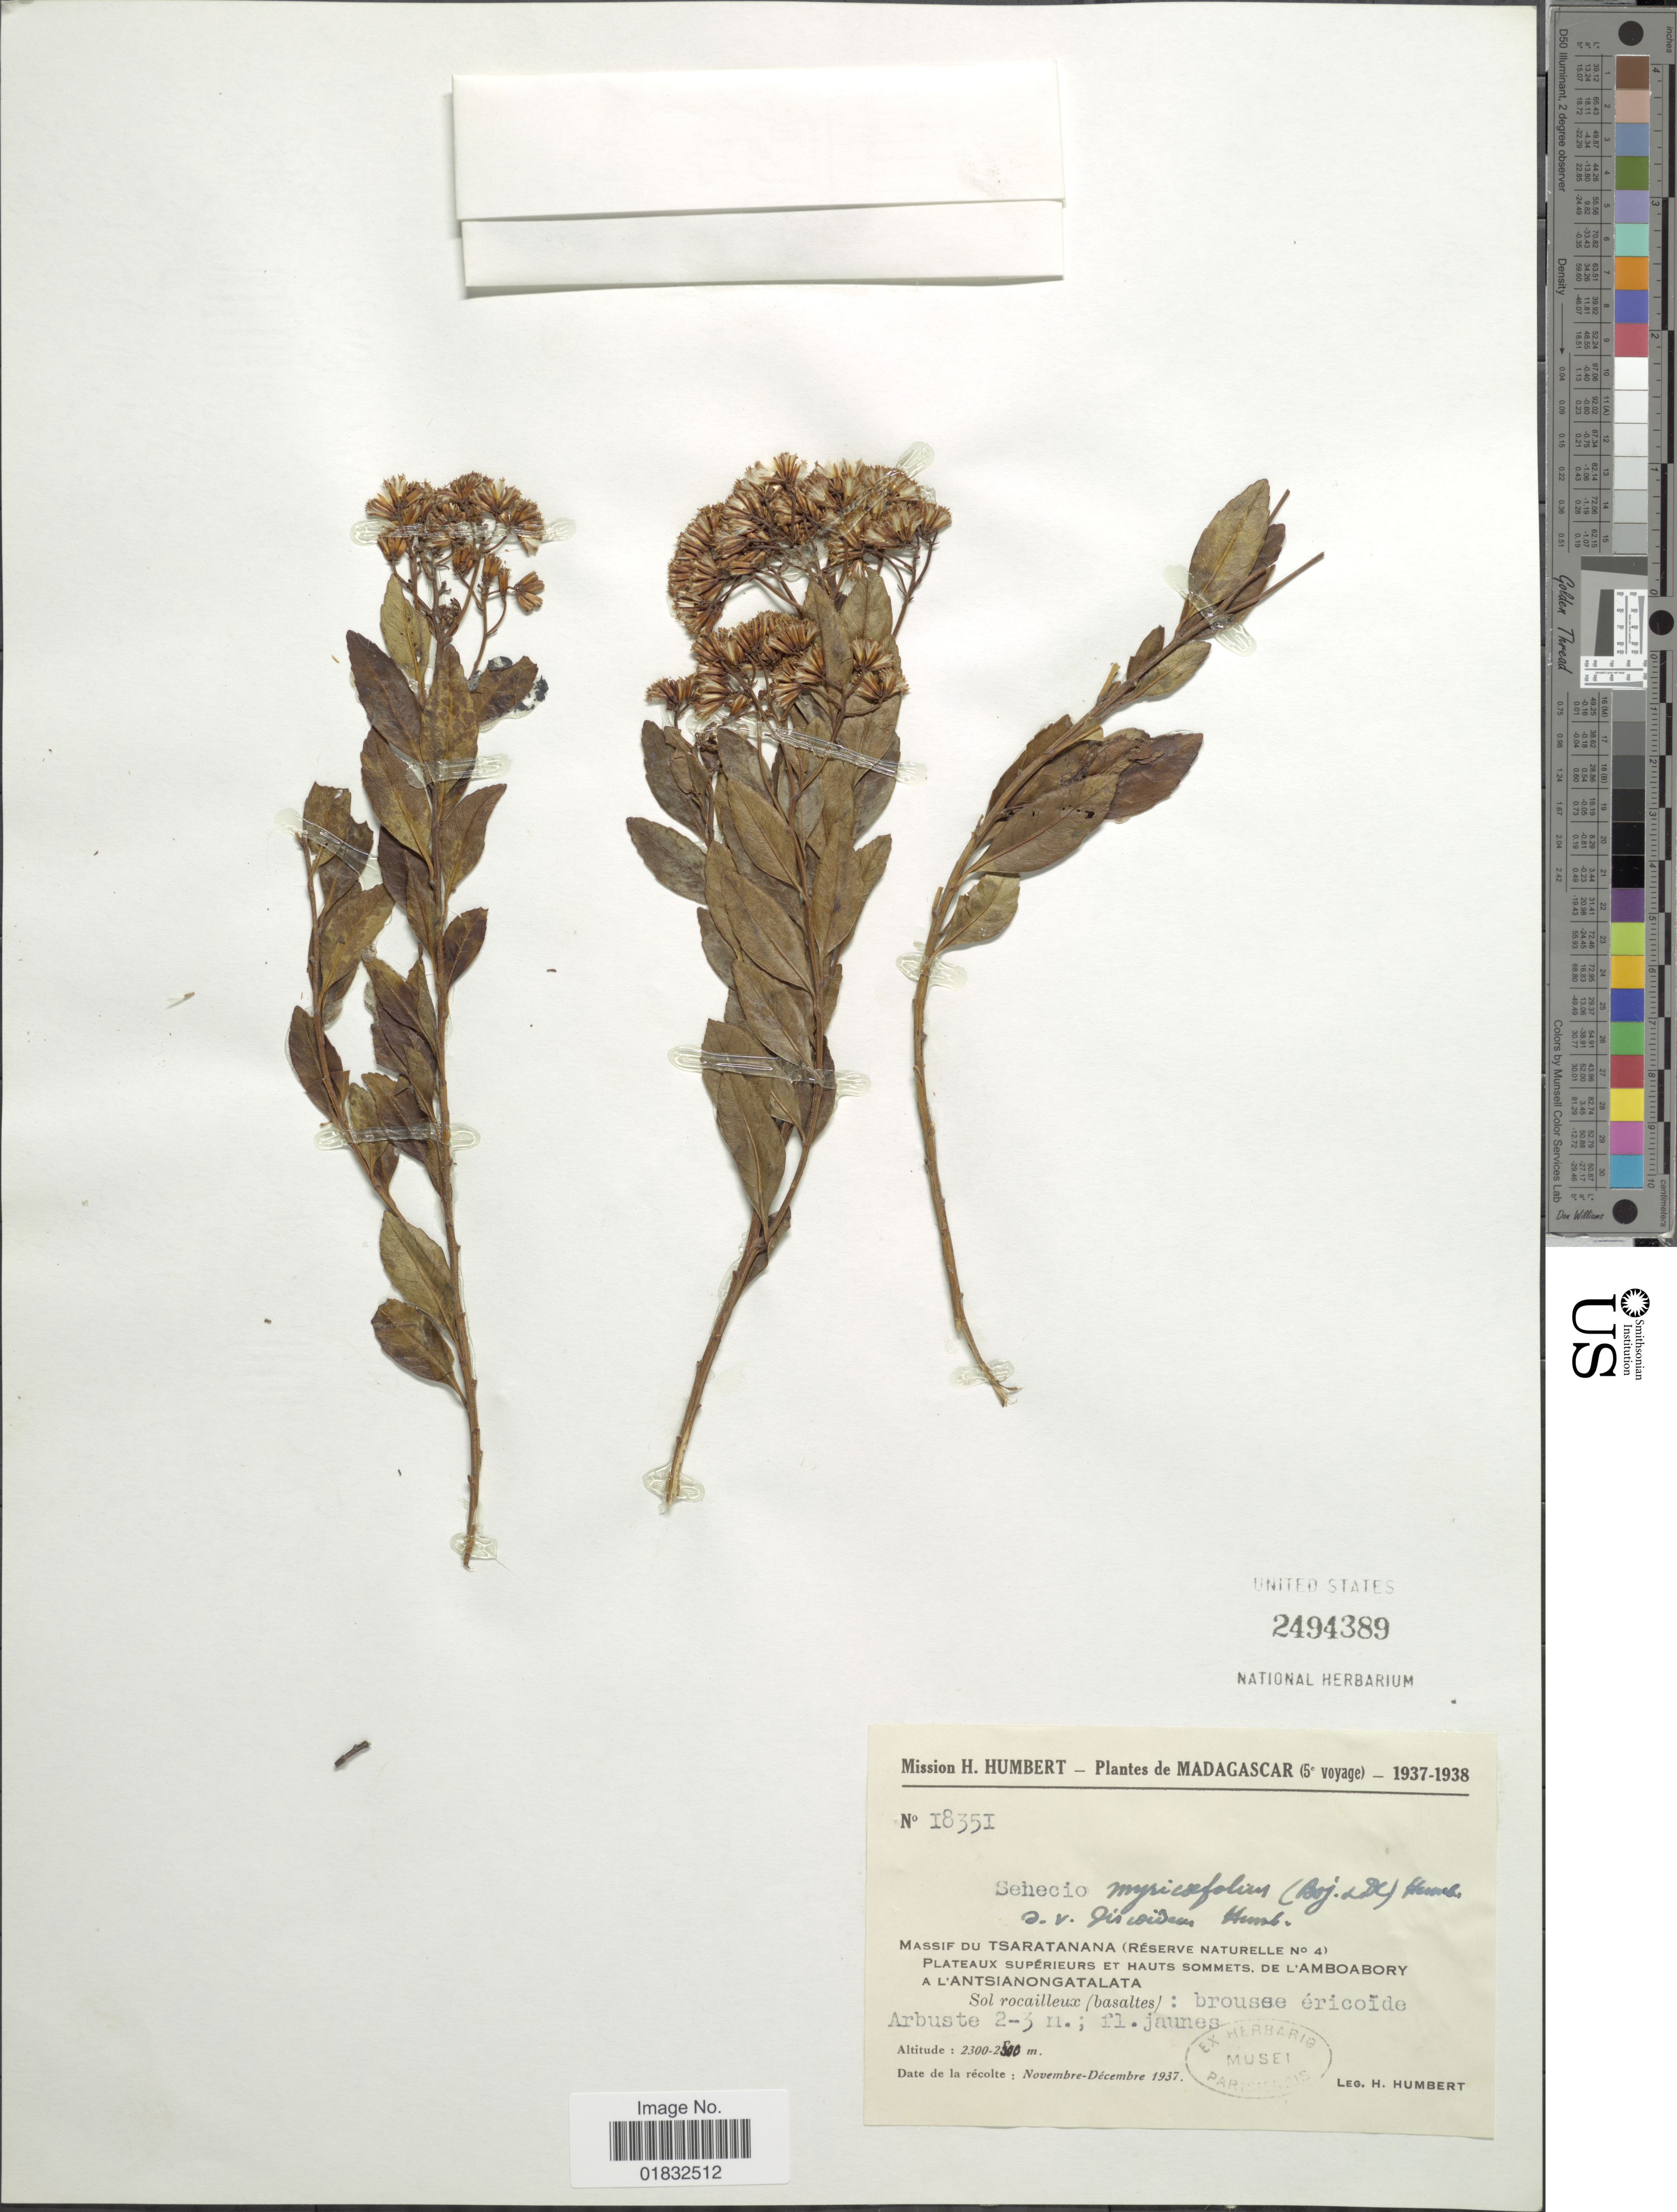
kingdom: Plantae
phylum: Tracheophyta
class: Magnoliopsida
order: Asterales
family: Asteraceae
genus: Hubertia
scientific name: Hubertia myricifolia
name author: (Bojer ex DC.) C. Jeffrey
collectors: H. Humbert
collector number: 18351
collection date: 1937-11/1937-12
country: Madagascar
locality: Massif du Tsaratanana (Réserve Naturelle No 4) Plateaux supérieurs et Hauts sommets, de L'Amboabory A L'Antsianongatalata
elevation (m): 2300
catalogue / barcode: US 2494389